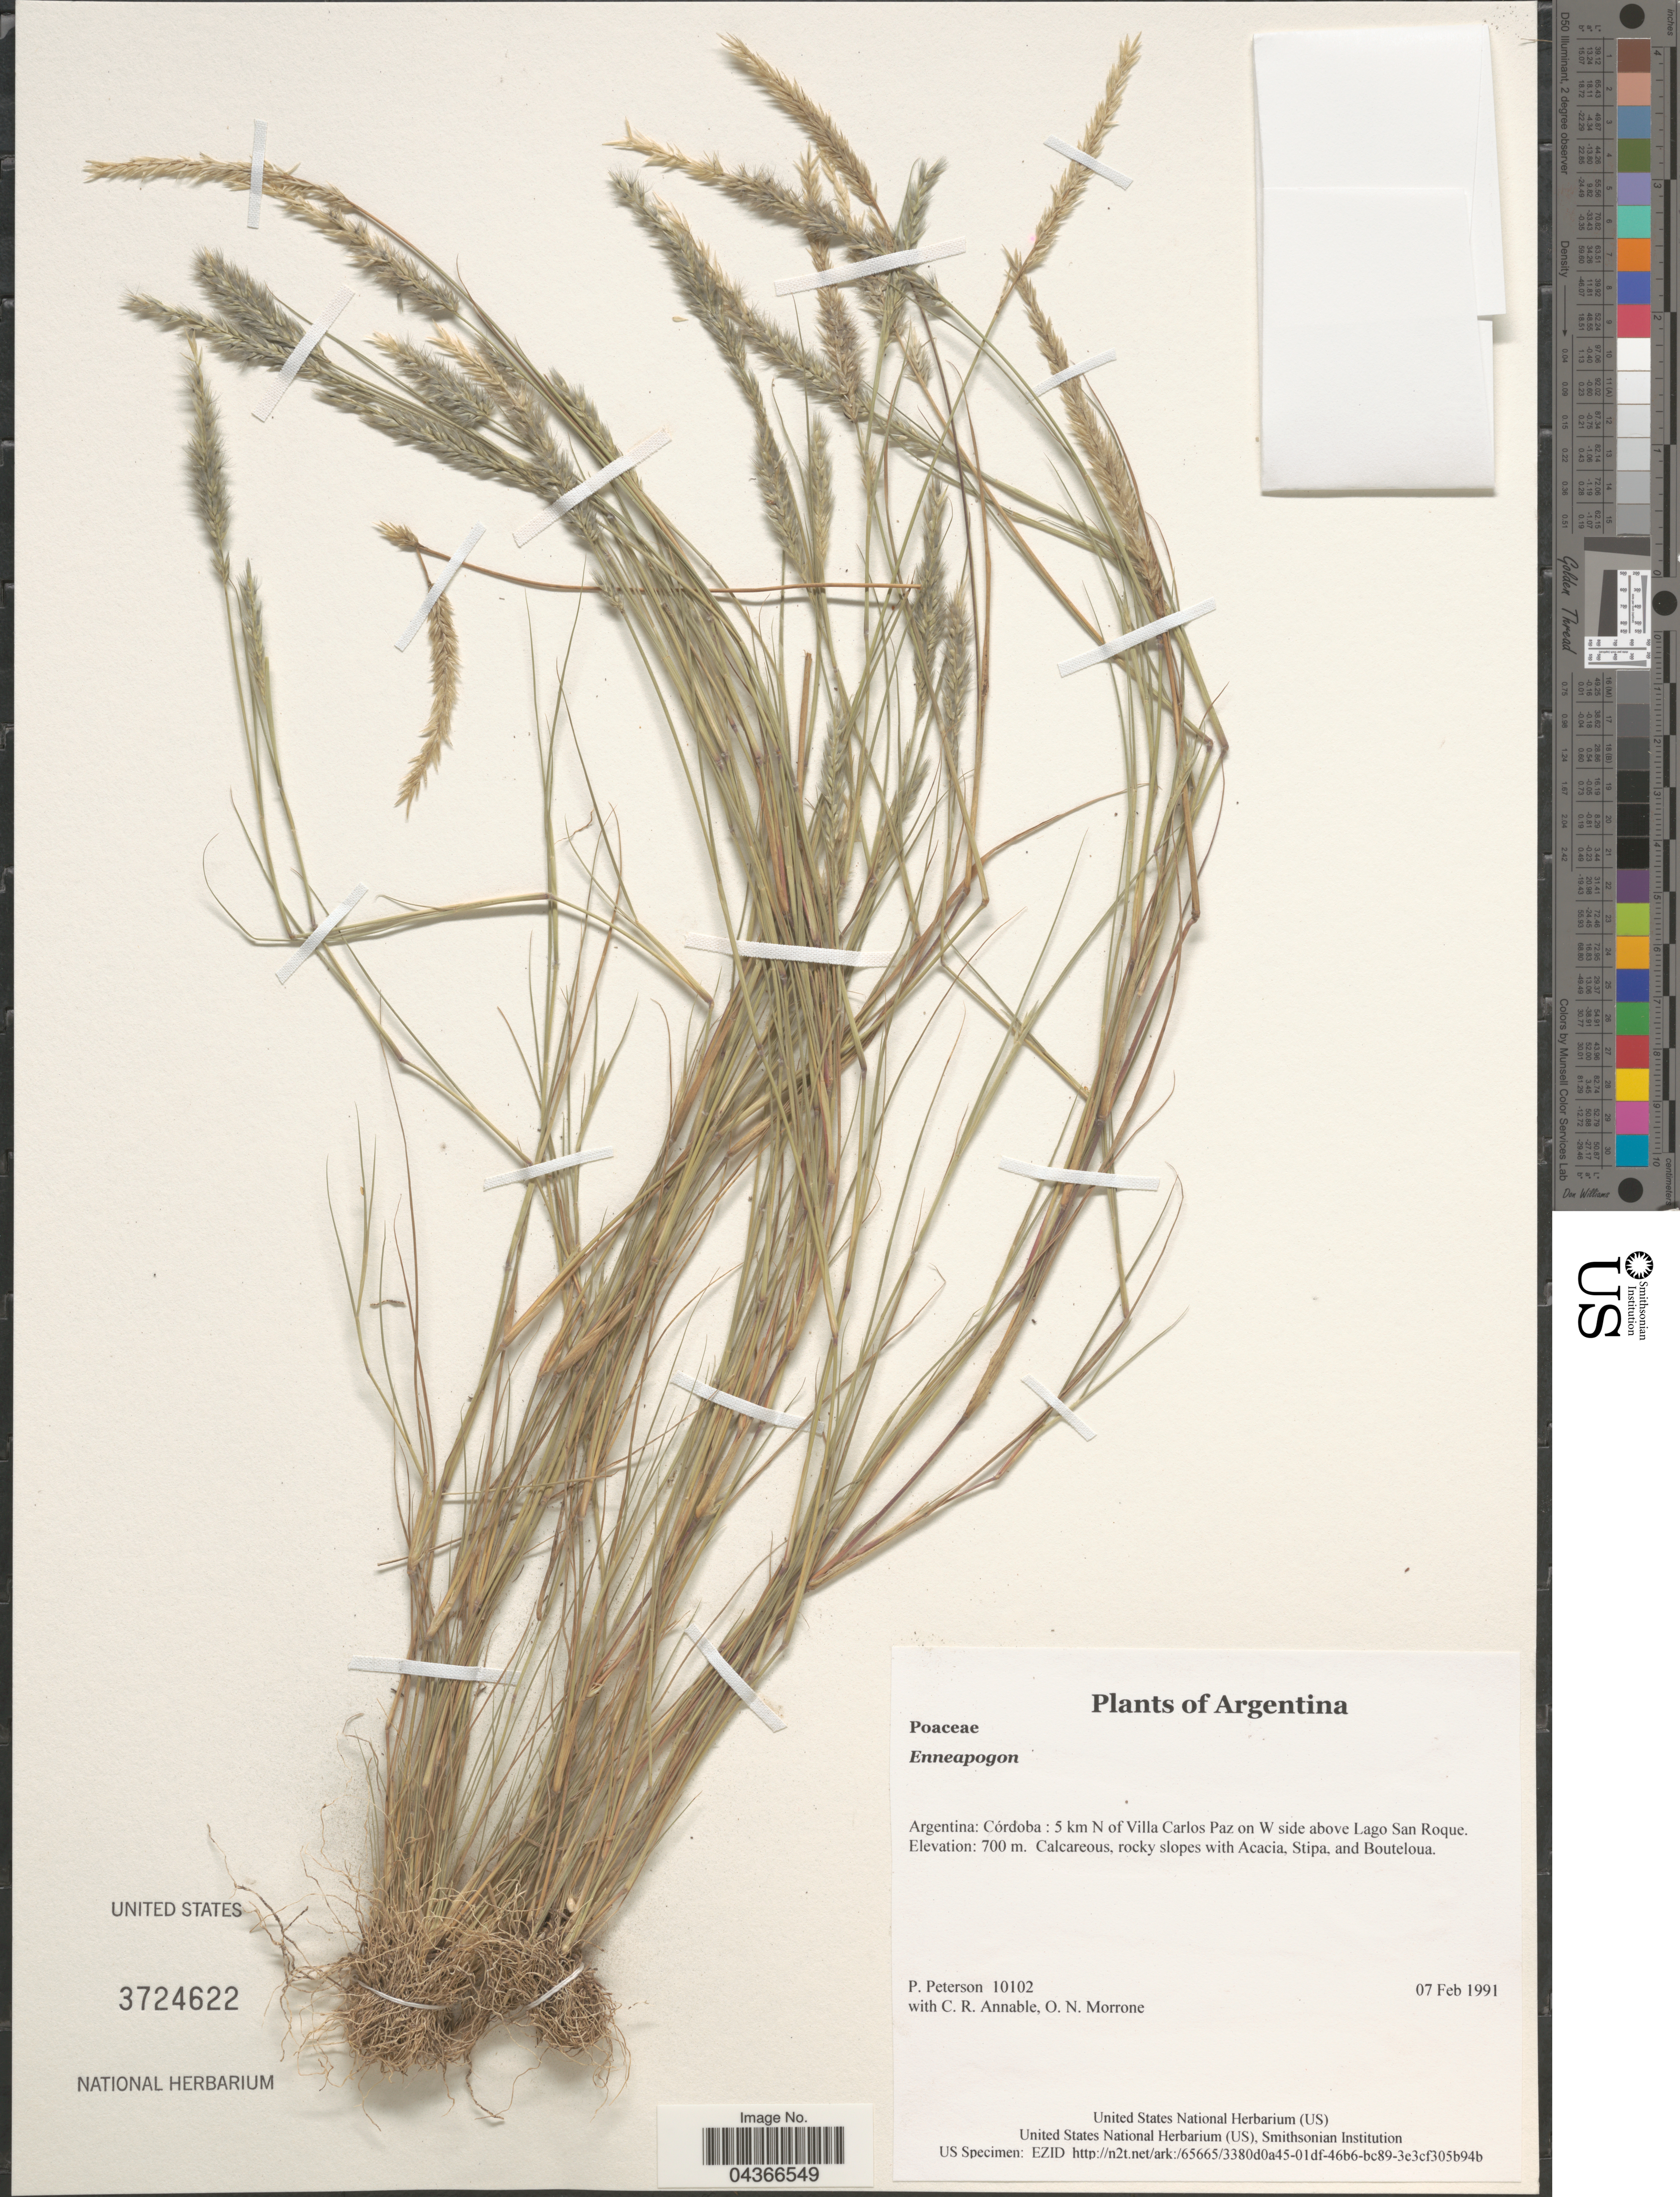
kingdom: Plantae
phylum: Tracheophyta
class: Liliopsida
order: Poales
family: Poaceae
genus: Enneapogon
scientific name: Enneapogon desvauxii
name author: P. Beauv.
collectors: P. Peterson, C. R. Annable & O. N. Morrone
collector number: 10102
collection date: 1991-02-07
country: Argentina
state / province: Cordoba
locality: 5 km N of Villa Carlos Paz on W side above Lago San Roque.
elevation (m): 700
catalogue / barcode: US 3724622